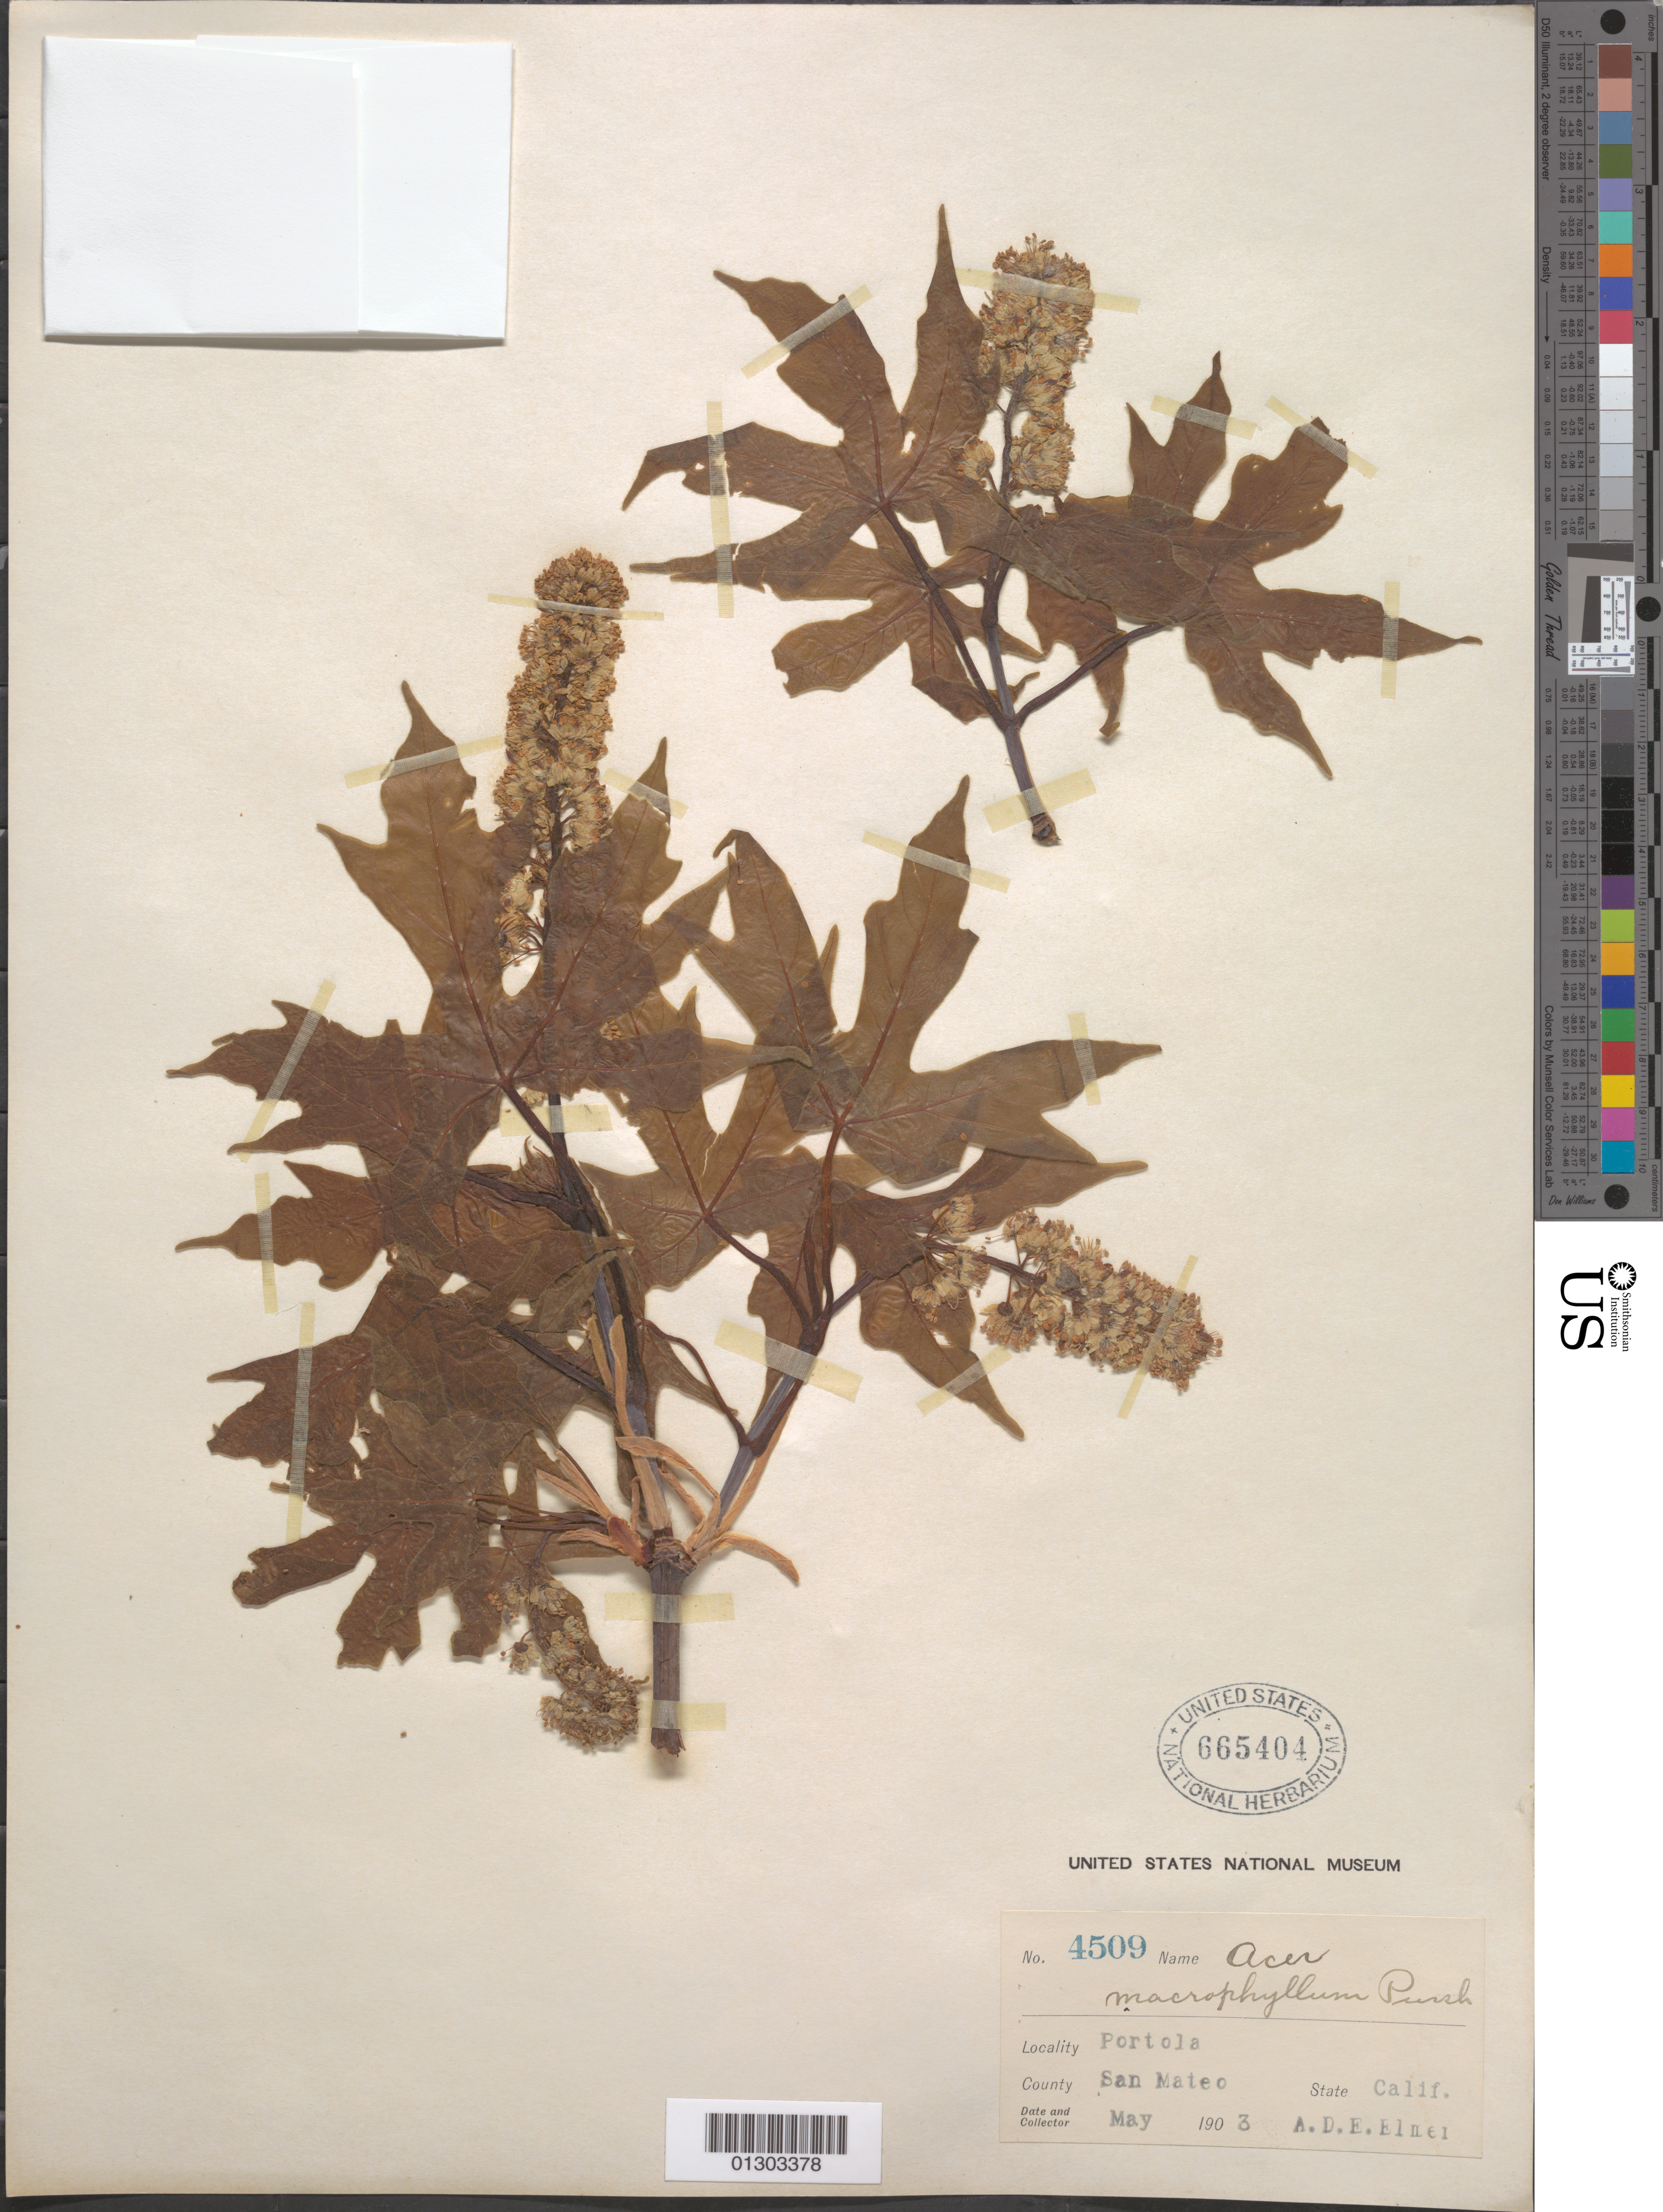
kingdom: Plantae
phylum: Tracheophyta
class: Magnoliopsida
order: Sapindales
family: Sapindaceae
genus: Acer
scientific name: Acer macrophyllum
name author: Pursh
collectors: A. D. E. Elmer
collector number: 4509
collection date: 1903-05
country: United States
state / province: California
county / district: San Mateo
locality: Portola.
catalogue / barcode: US 665404